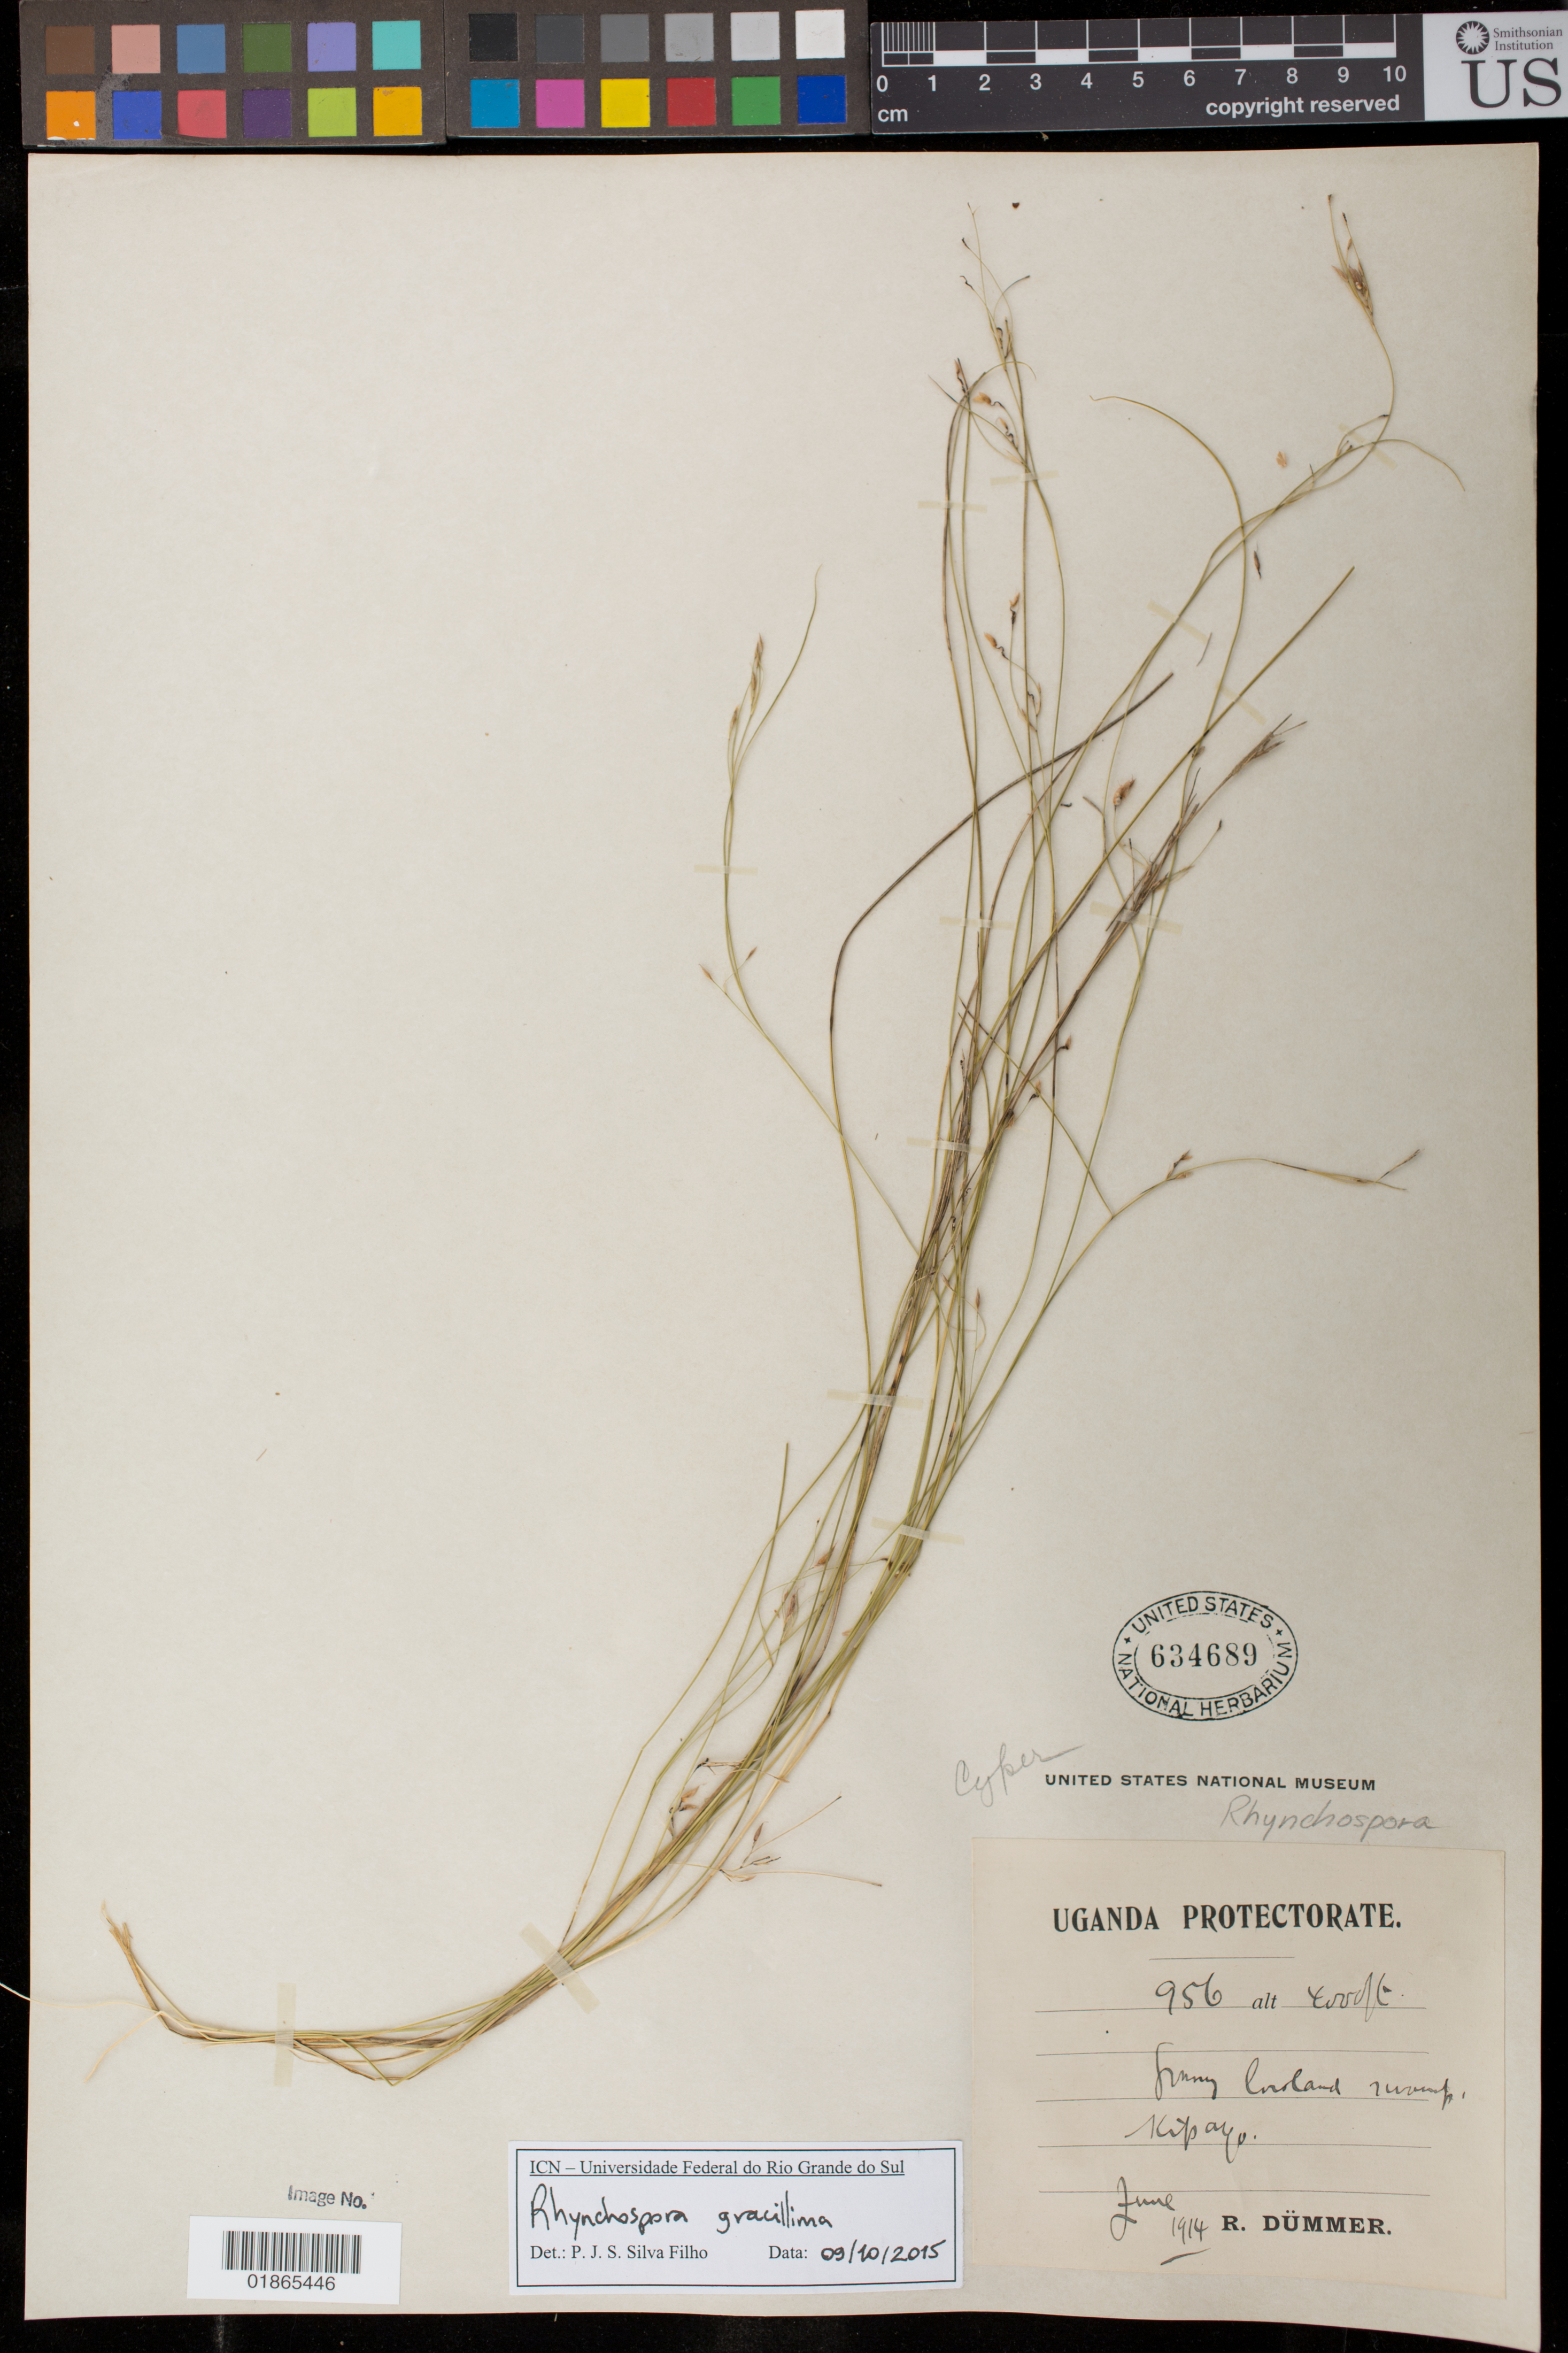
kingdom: Plantae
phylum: Tracheophyta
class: Liliopsida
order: Poales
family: Cyperaceae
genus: Rhynchospora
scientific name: Rhynchospora gracillima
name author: Thwaites & Hook.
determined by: Filho, P. J. S. Silva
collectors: R. Dümmer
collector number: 956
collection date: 1914-06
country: Uganda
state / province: Central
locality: Kipayo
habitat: Primary lowland swamp.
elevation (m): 1219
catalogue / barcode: US 634689